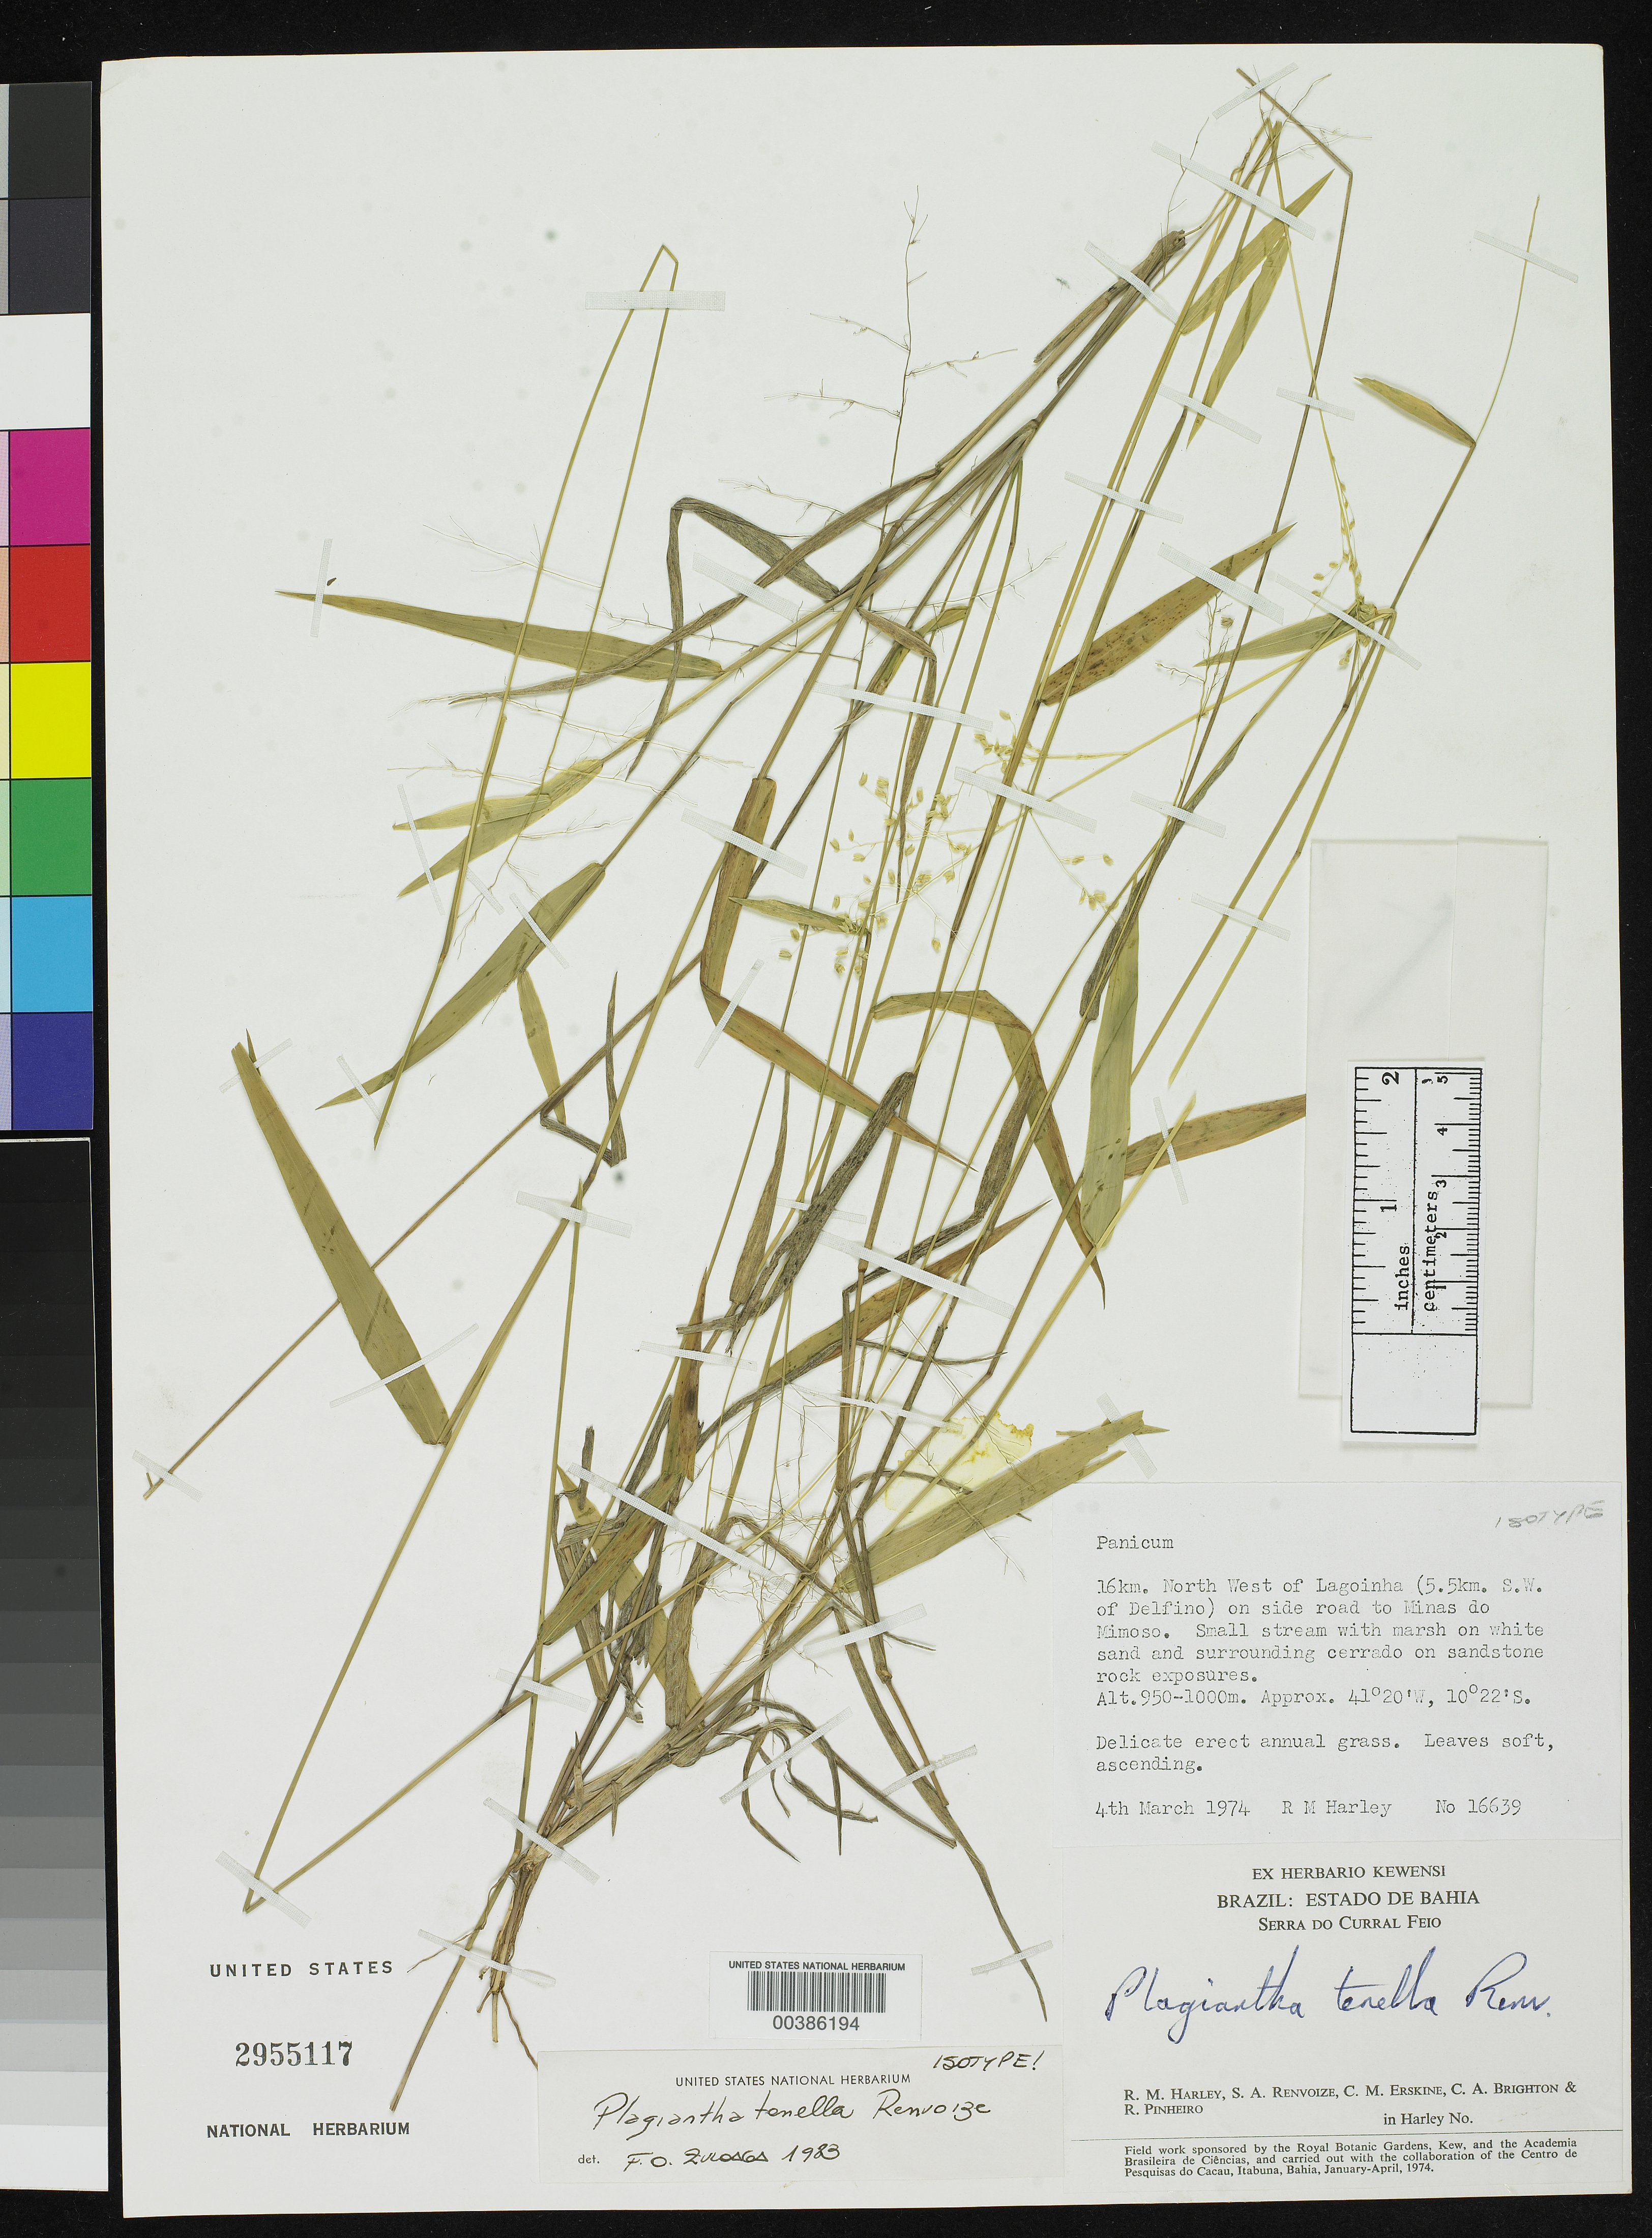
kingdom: Plantae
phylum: Tracheophyta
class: Liliopsida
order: Poales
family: Poaceae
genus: Plagiantha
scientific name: Plagiantha tenella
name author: Renvoize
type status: Isotype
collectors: R. M. Harley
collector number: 16639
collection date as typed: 04 Mar 1974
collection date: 1974-03-04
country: Brazil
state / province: Bahia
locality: NW of Lagoinha, side road to Minas do Mimoso.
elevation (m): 950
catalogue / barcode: US 2955117